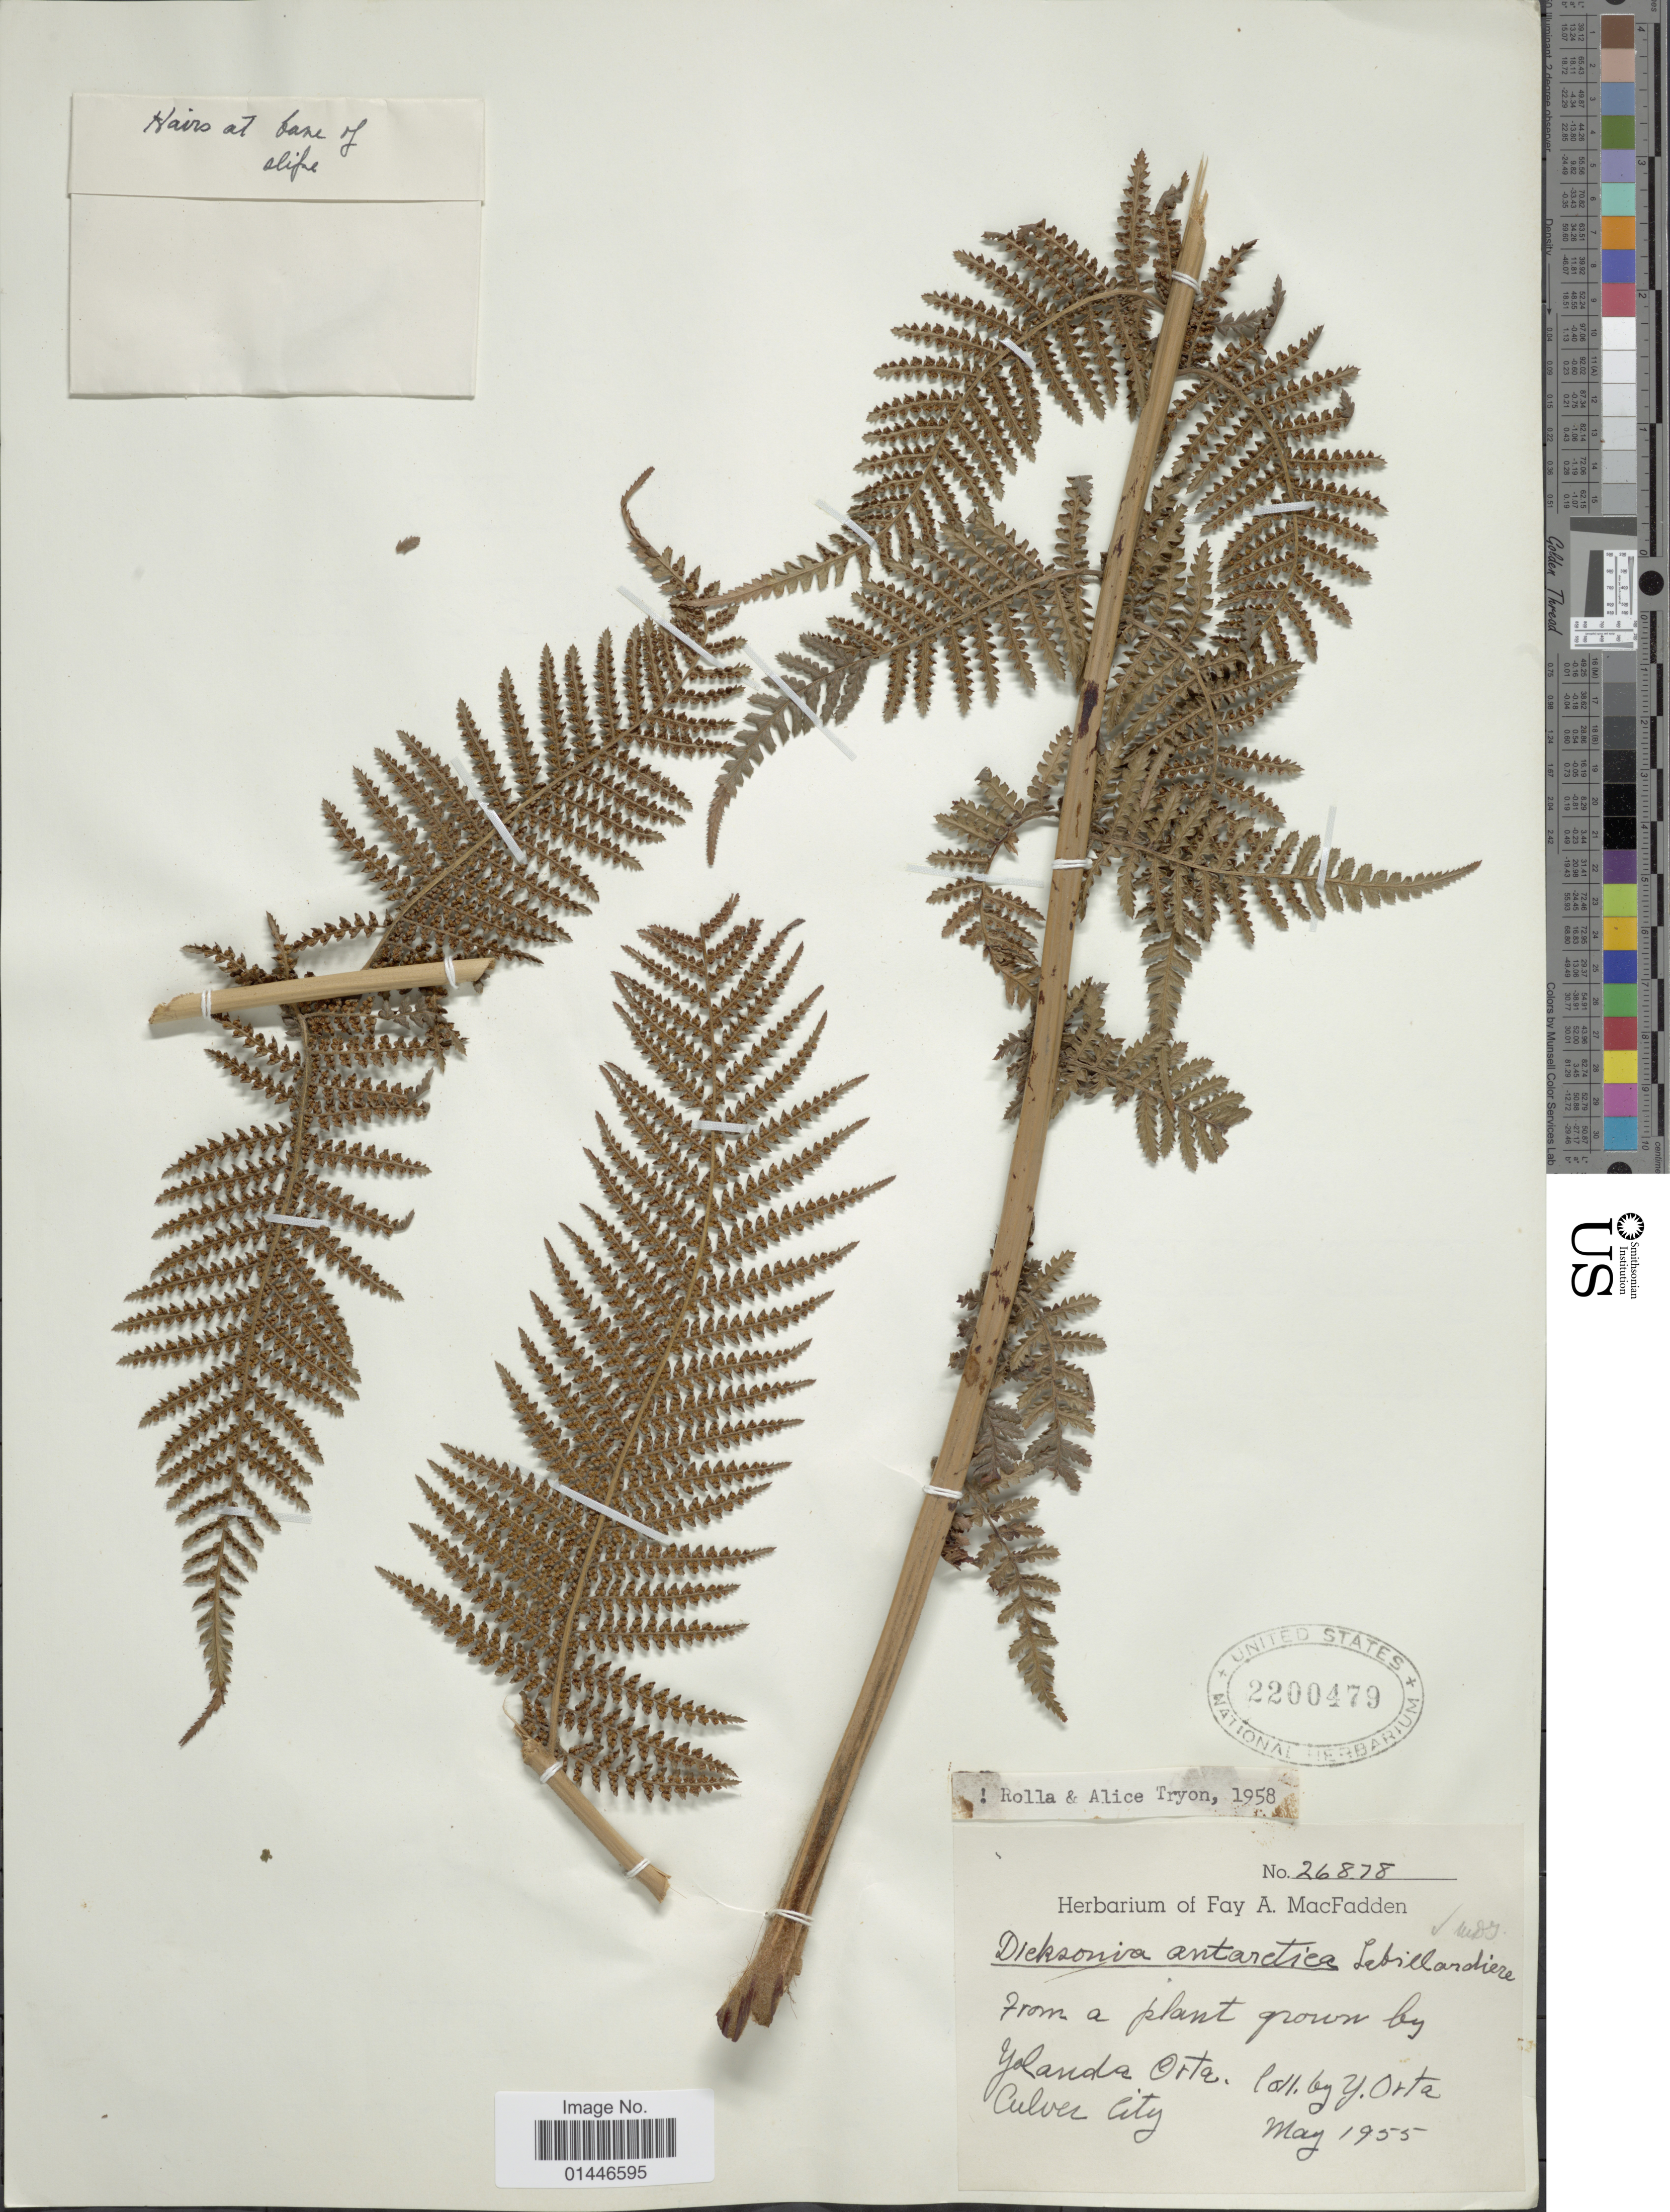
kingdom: Plantae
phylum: Tracheophyta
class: Polypodiopsida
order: Cyatheales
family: Dicksoniaceae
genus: Dicksonia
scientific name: Dicksonia fibrosa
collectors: Y. Orta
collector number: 26878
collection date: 1955-05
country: United States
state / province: California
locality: Culver City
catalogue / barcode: US 2200479